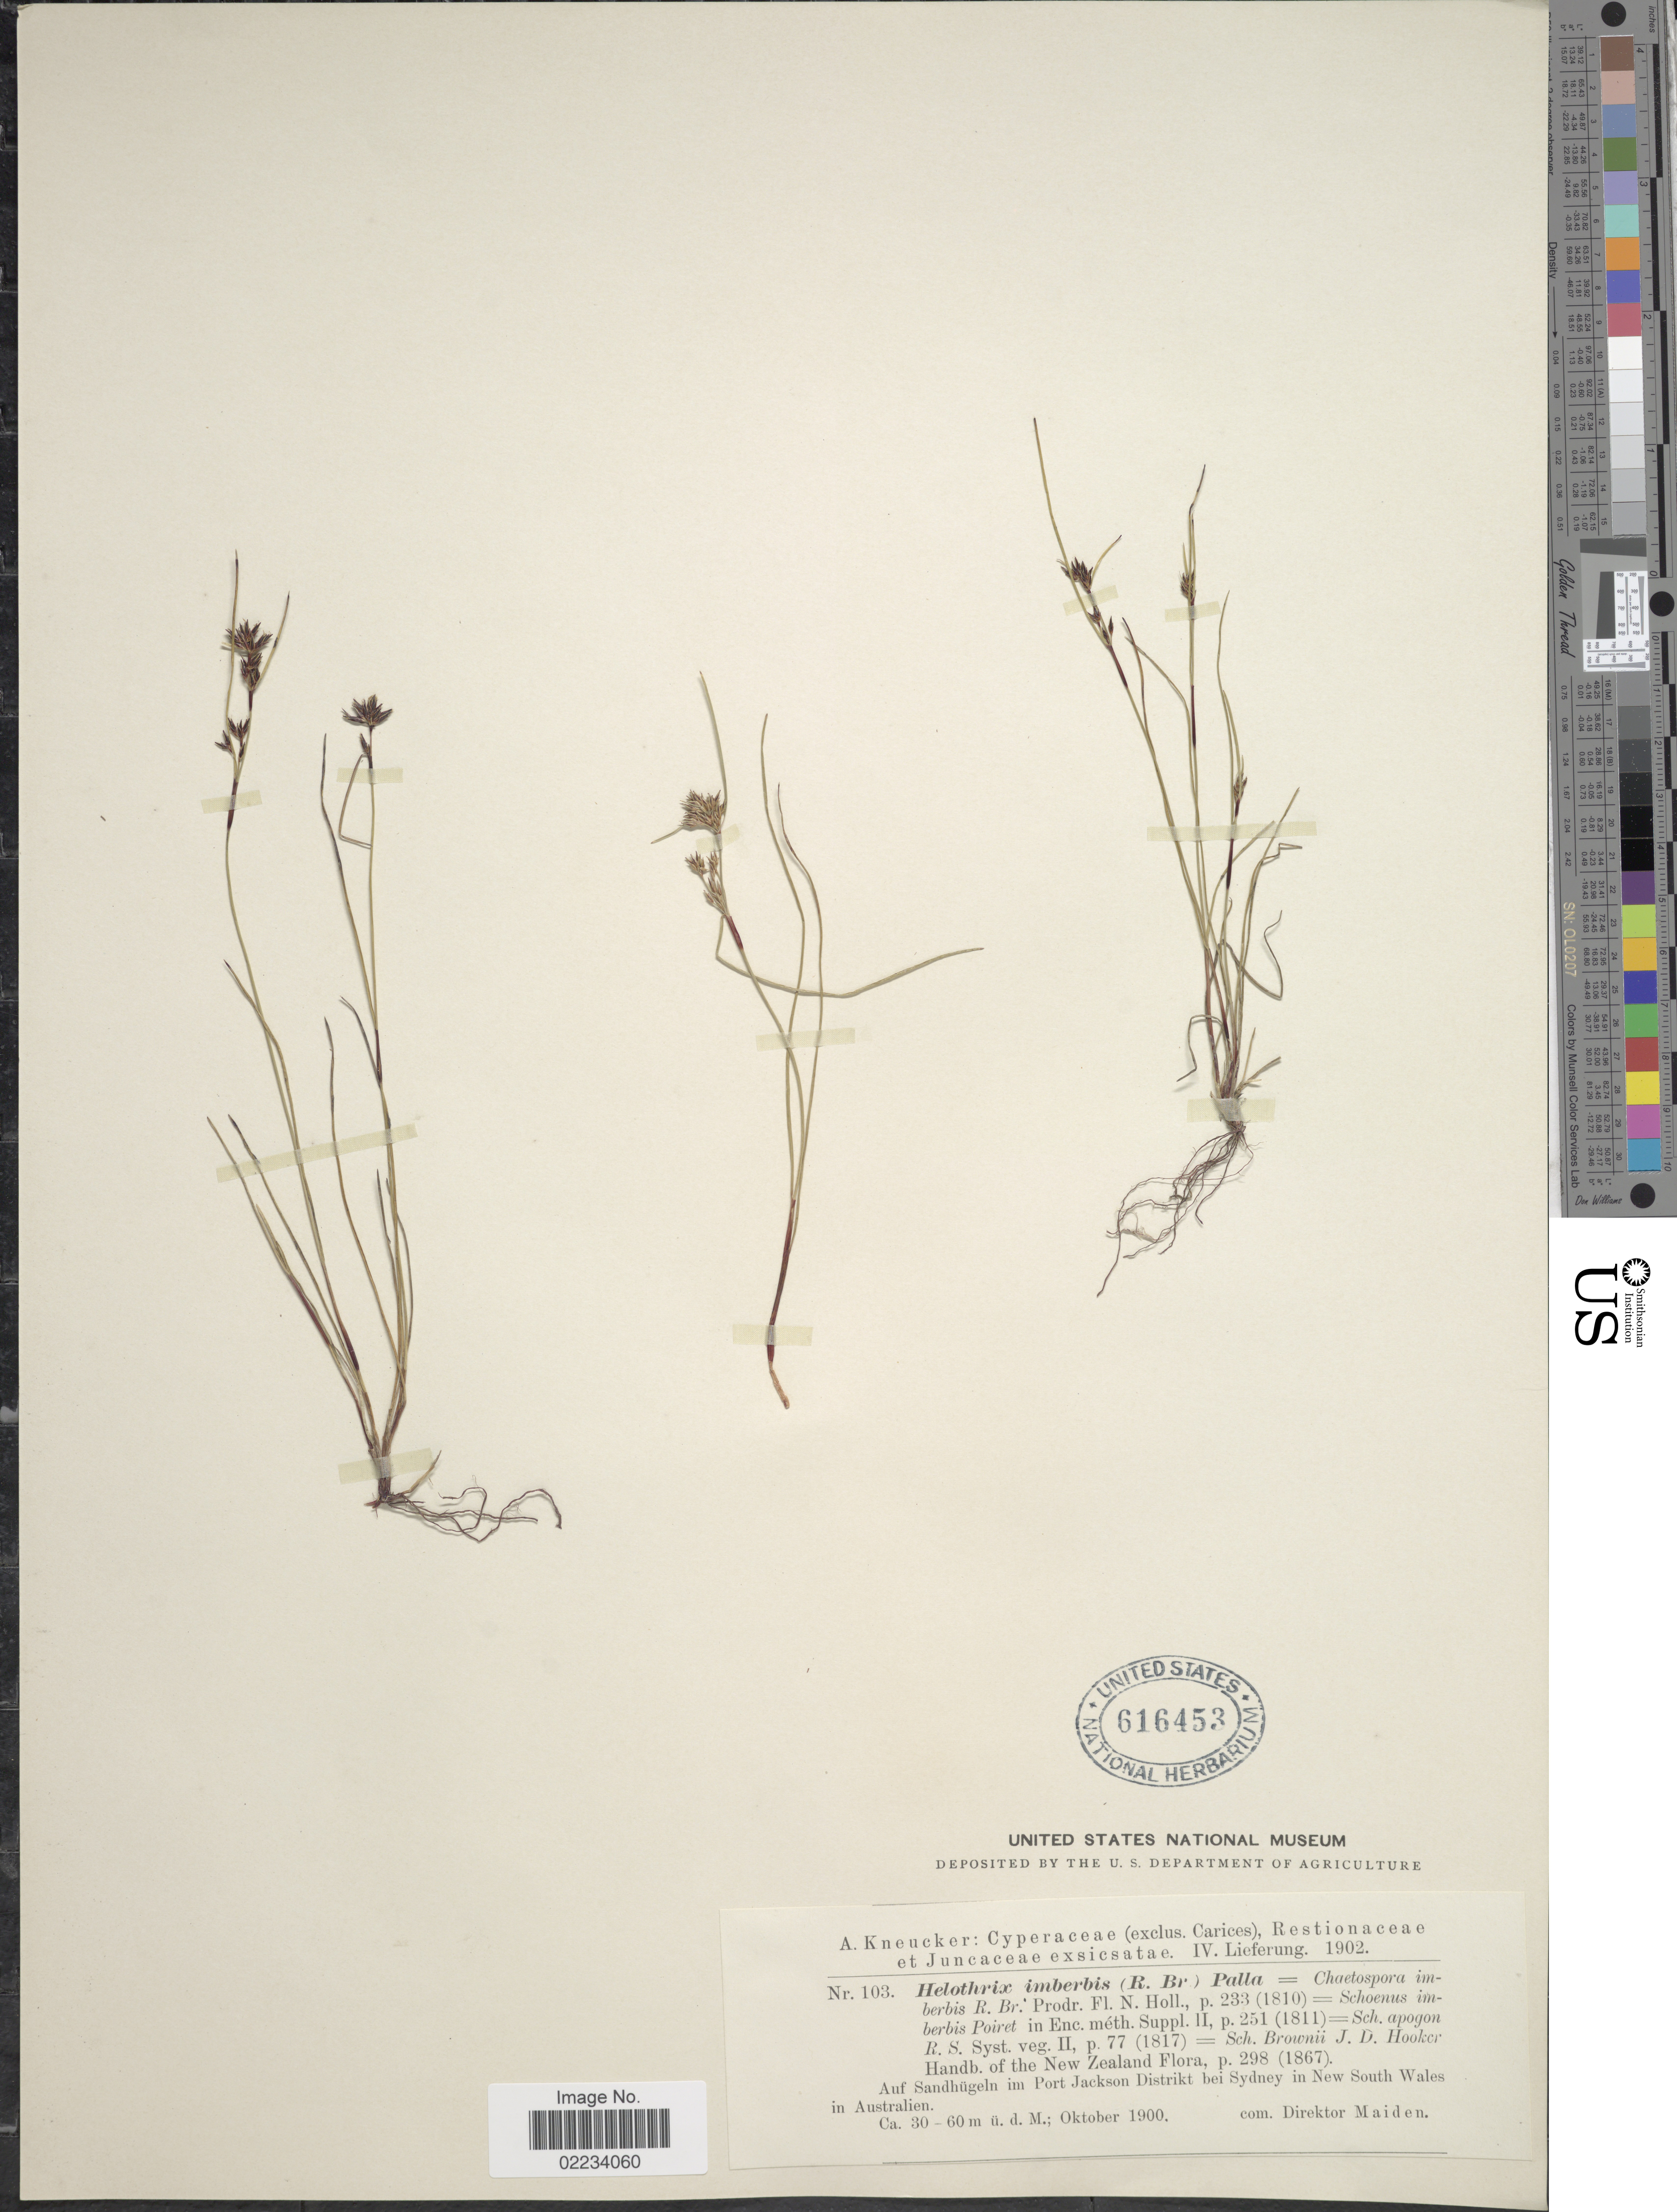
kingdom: Plantae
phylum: Tracheophyta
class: Liliopsida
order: Poales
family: Cyperaceae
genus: Schoenus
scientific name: Schoenus imberbis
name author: R. Br.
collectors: A. Kneucker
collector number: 103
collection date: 1900-10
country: Australia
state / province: New South Wales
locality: Auf Sandhügeln im Port Jackson Distrikt bei Sydney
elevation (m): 30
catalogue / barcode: US 616453